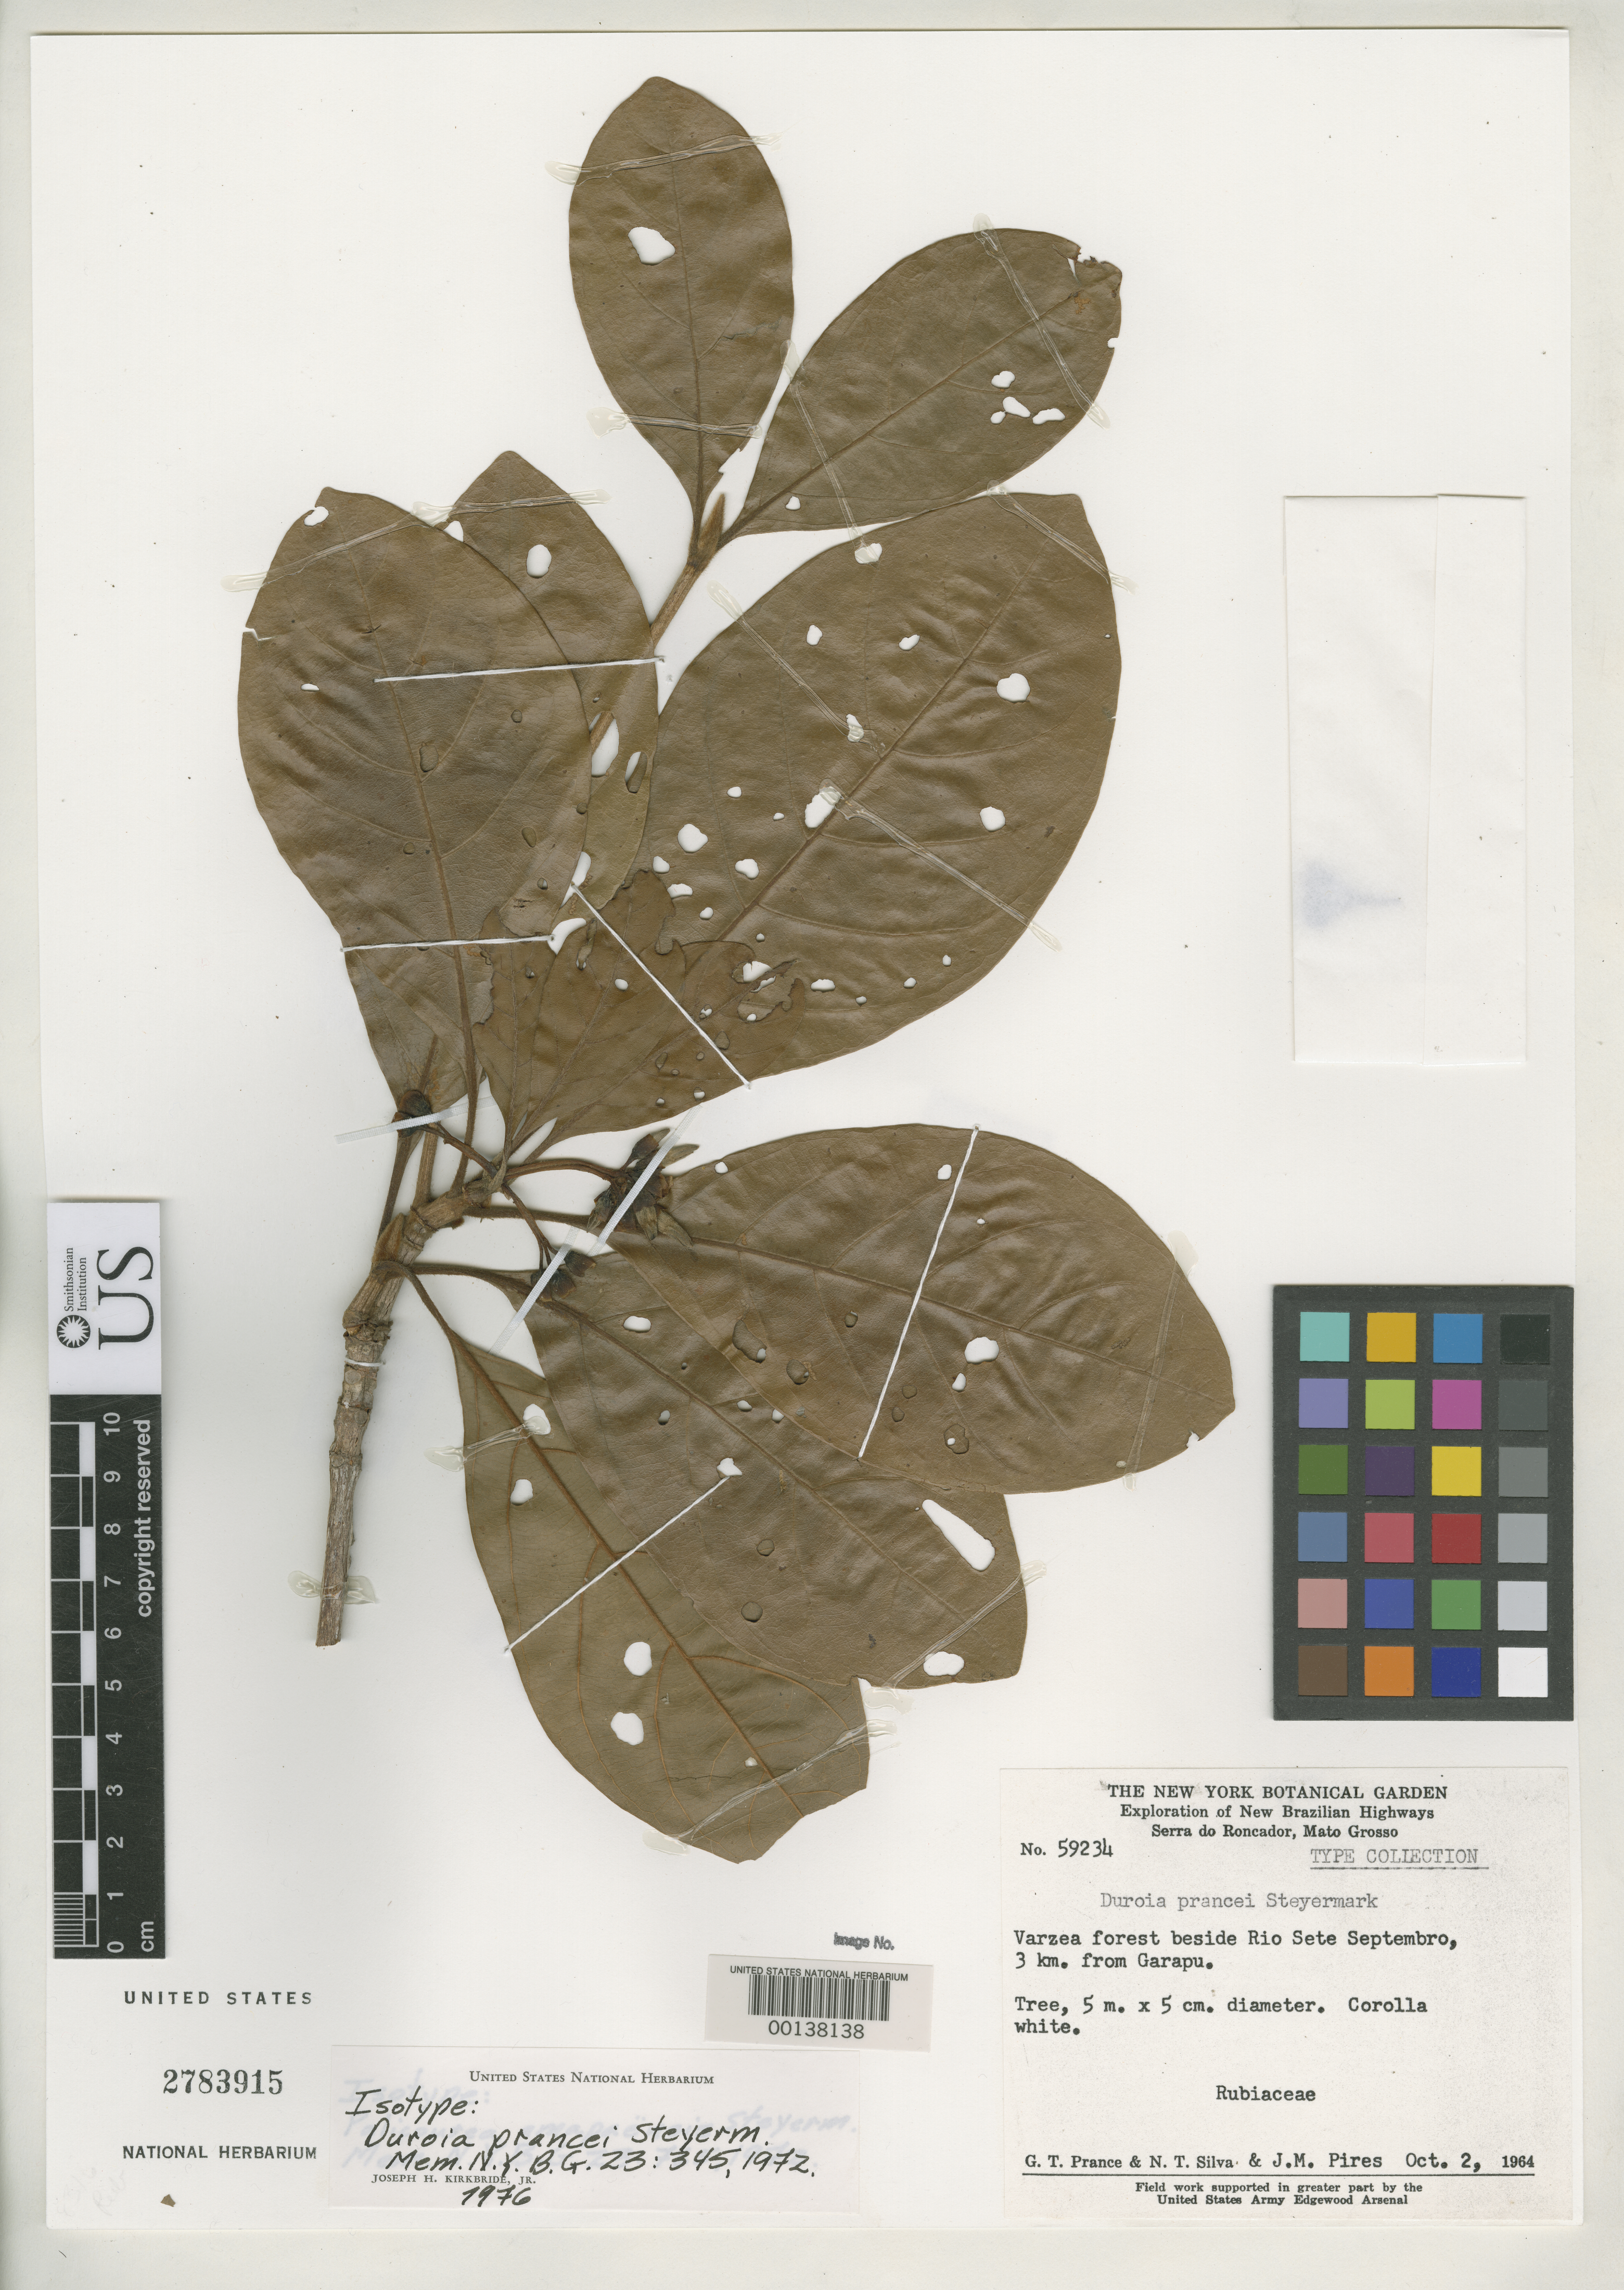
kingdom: Plantae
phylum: Tracheophyta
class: Magnoliopsida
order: Gentianales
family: Rubiaceae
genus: Duroia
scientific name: Duroia prancei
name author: Steyerm.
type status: Isotype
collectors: G. T. Prance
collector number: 59234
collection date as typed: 02 Oct 1964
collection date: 1964-10-02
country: Brazil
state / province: Mato Grosso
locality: Serra do Roncador, varzea forest beside Rio Sete Septembro.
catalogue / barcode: US 2783915